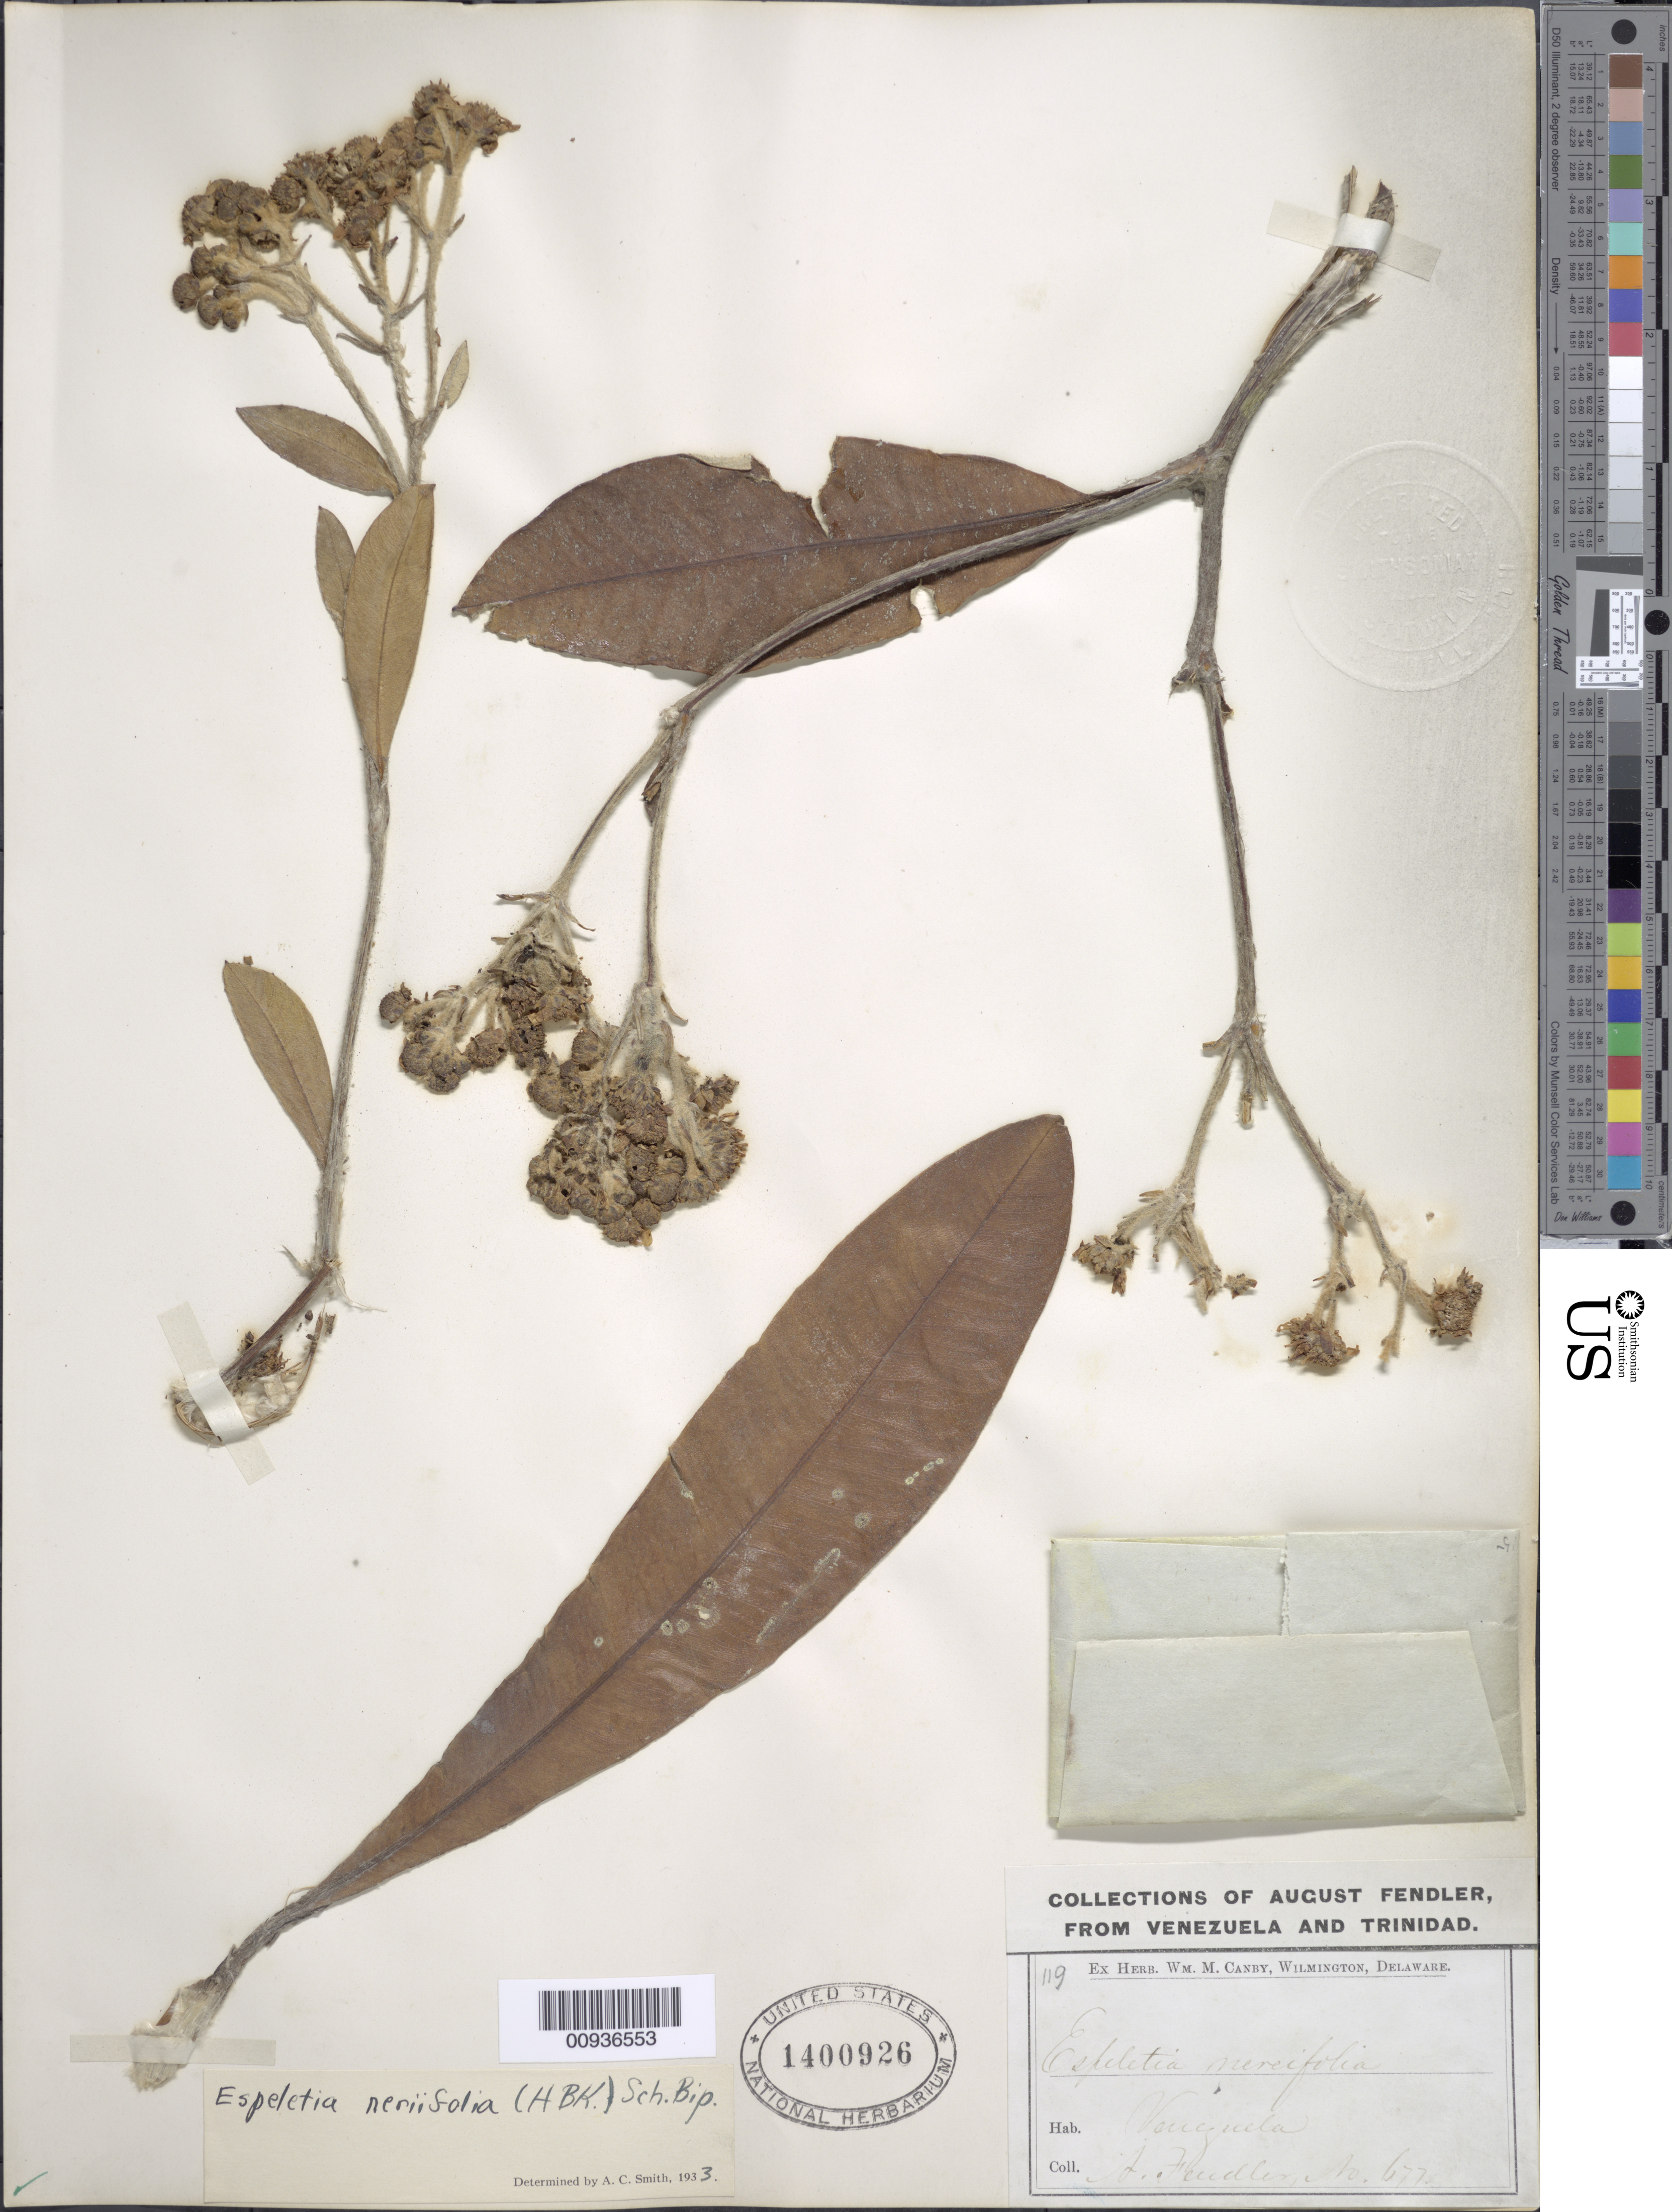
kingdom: Plantae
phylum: Tracheophyta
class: Magnoliopsida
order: Asterales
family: Asteraceae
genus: Libanothamnus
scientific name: Libanothamnus neriifolius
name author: (Sch. Bip. ex Wedd.) Ernst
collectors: A. Fendler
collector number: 677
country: Venezuela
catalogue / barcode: US 1400926